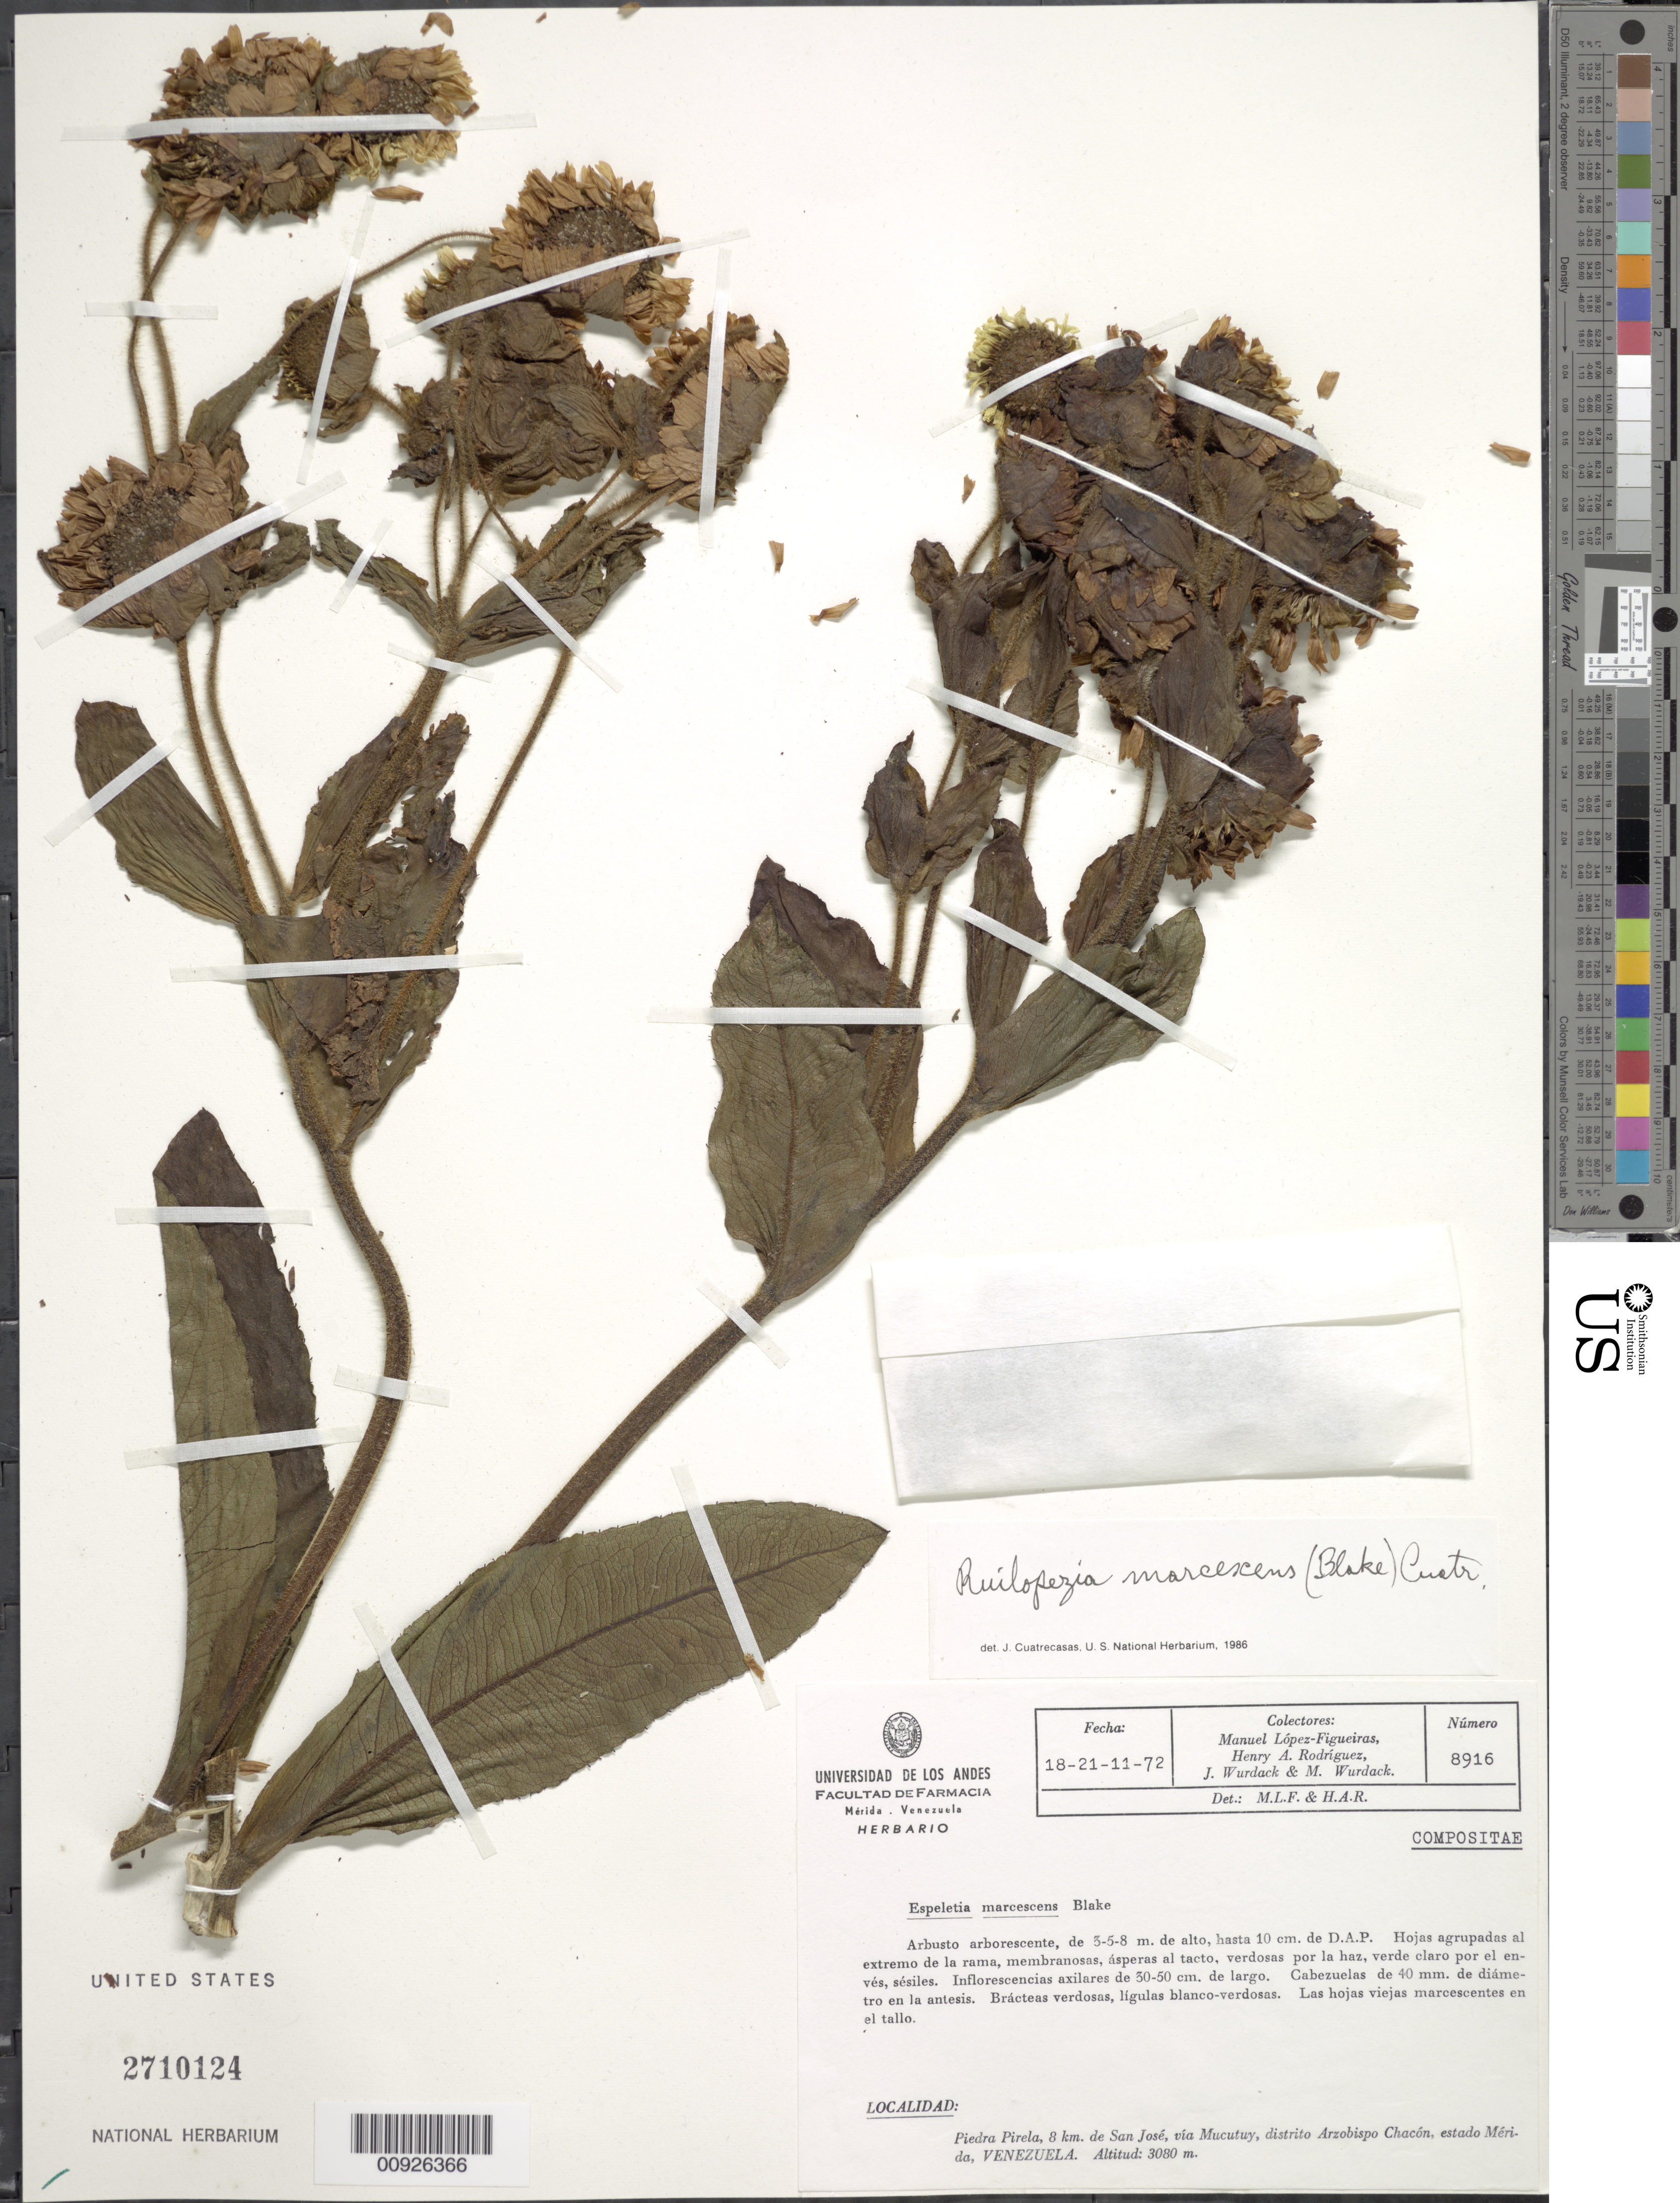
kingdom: Plantae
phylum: Tracheophyta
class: Magnoliopsida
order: Asterales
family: Asteraceae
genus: Ruilopezia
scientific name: Ruilopezia marcescens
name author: (S.F. Blake) Cuatrec.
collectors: M. López Figueiras, H. A. Rodriguez, J. J. Wurdack & M. L. Wurdack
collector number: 8916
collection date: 1972-11-18/1972-11-21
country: Venezuela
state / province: Mérida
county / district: Arzobispo Chacón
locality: Piedra Pirela, 8 km de San José, vía Mucutuy.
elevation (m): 3080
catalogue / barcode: US 2710124